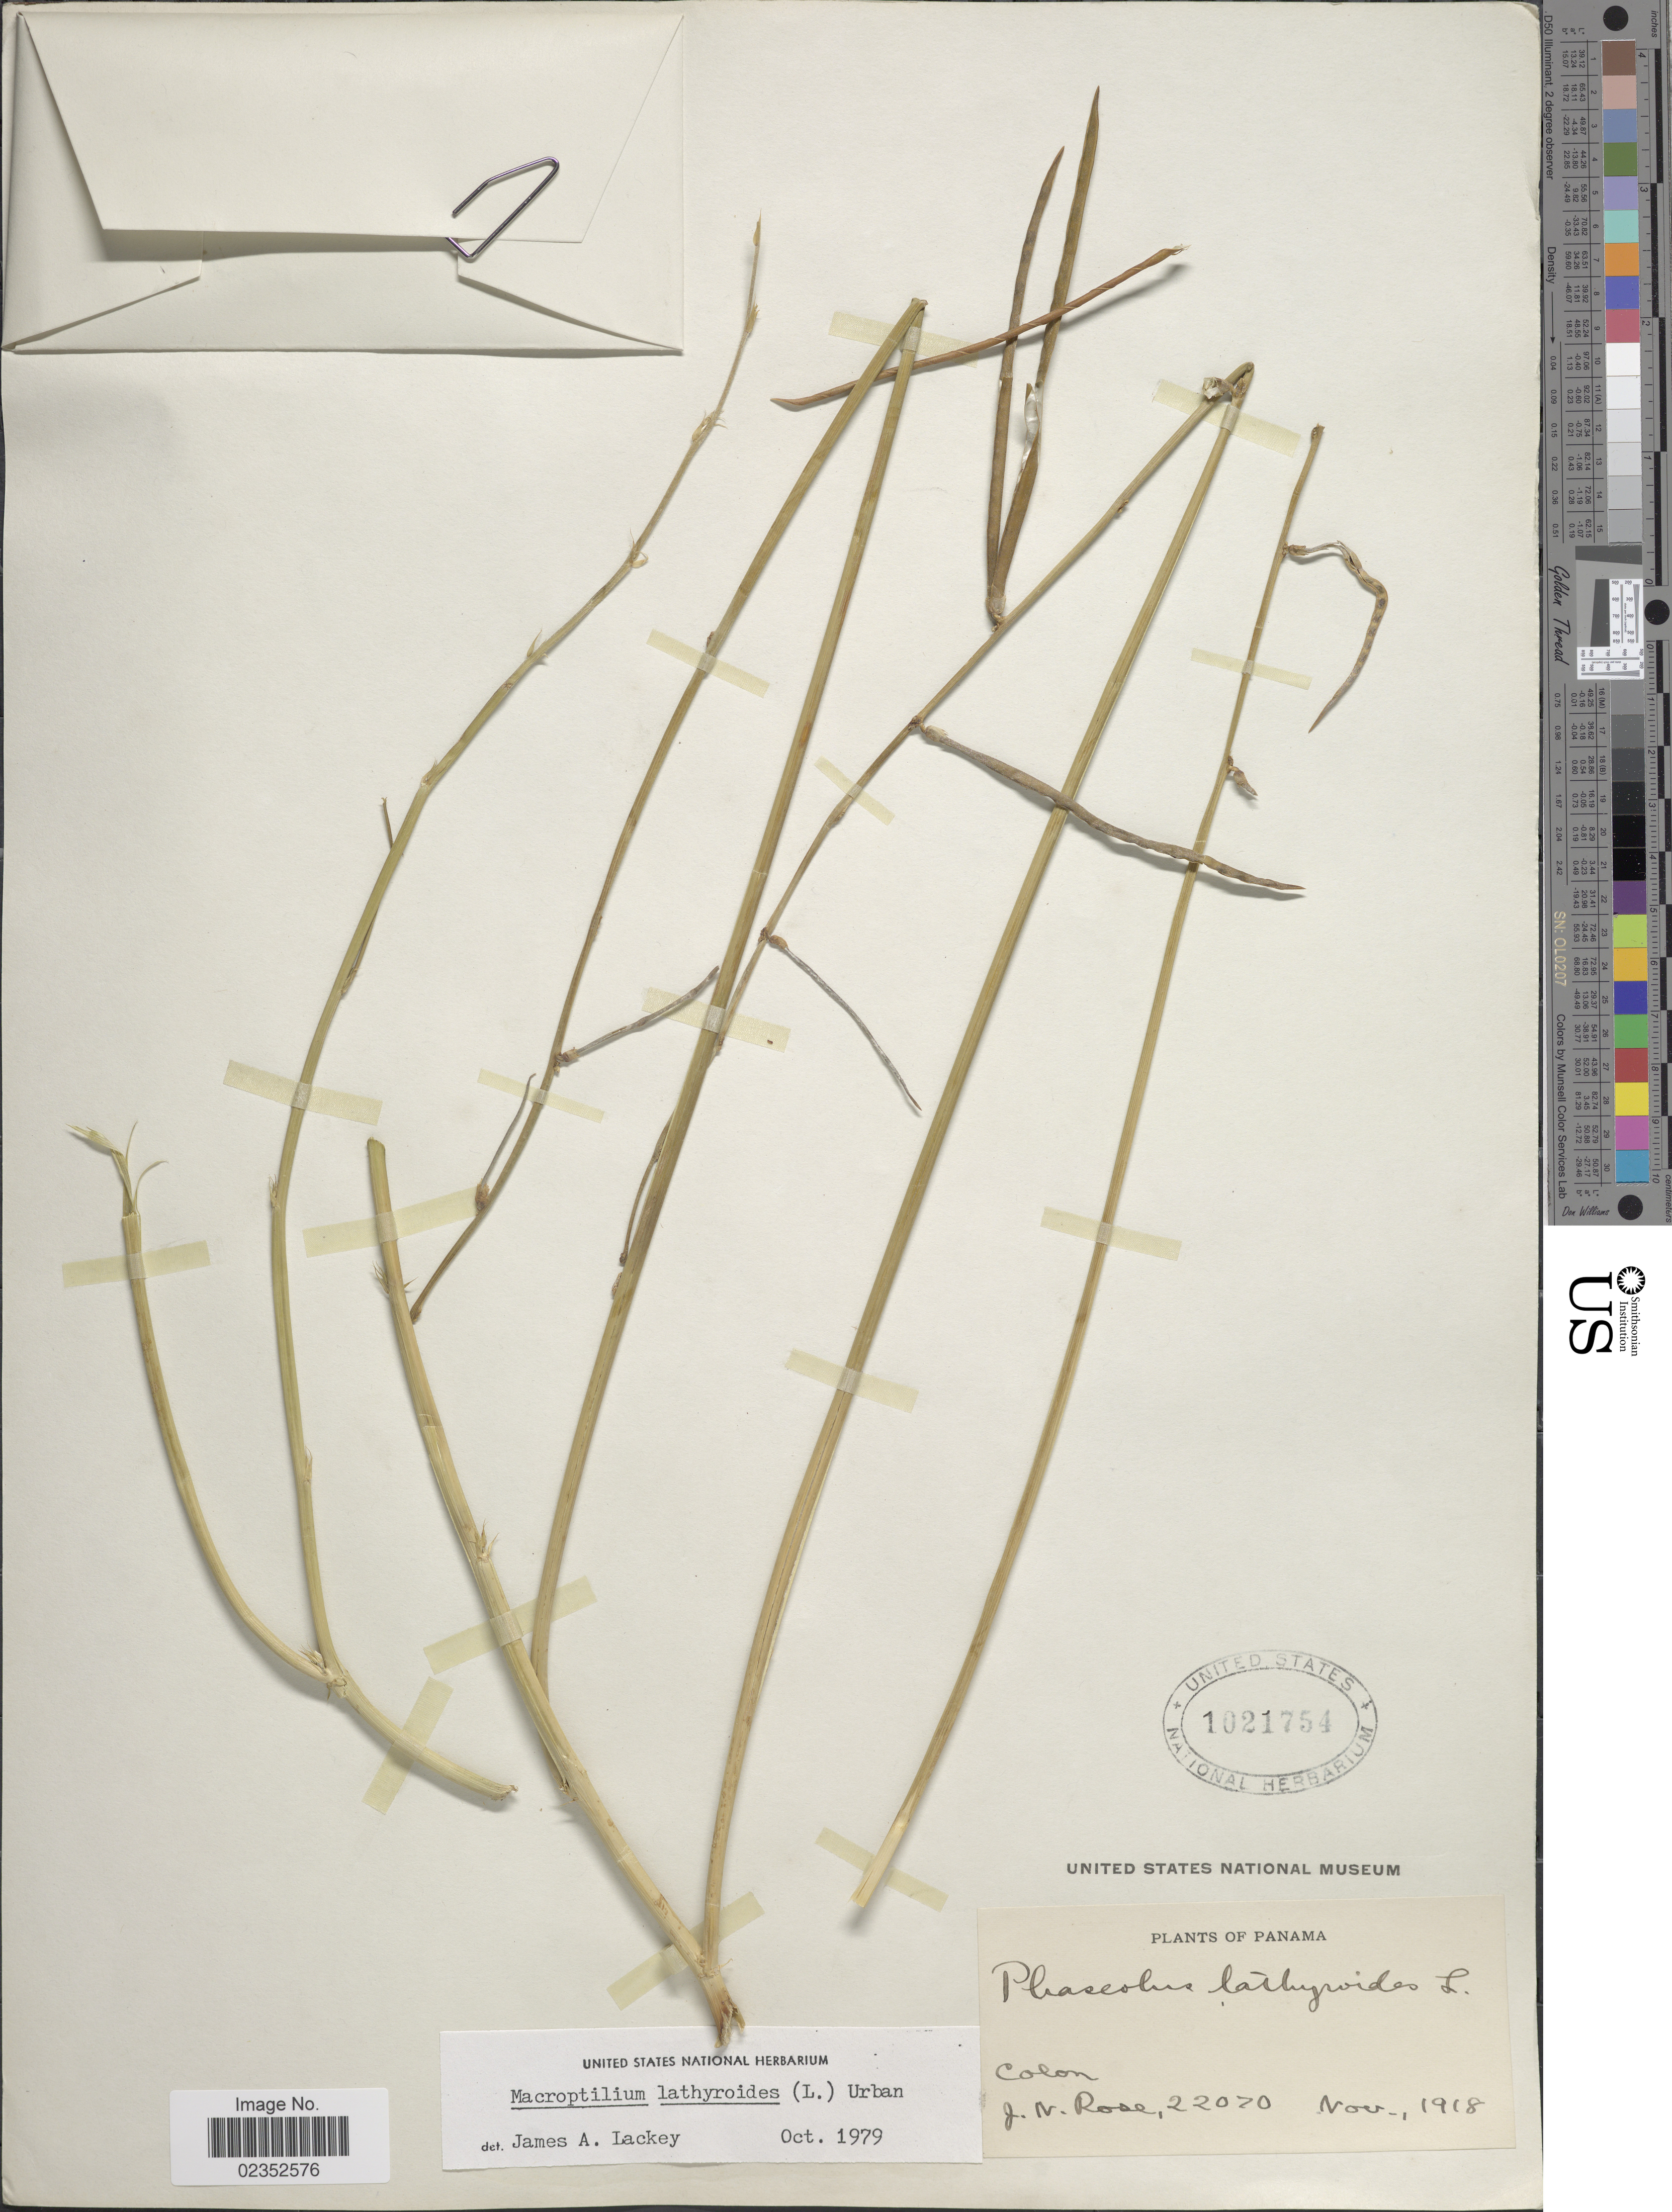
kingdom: Plantae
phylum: Tracheophyta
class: Magnoliopsida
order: Fabales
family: Fabaceae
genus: Macroptilium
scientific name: Macroptilium lathyroides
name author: (L.) Urb.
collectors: J. N. Rose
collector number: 22070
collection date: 1918-11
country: Panama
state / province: Colón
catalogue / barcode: US 1021754